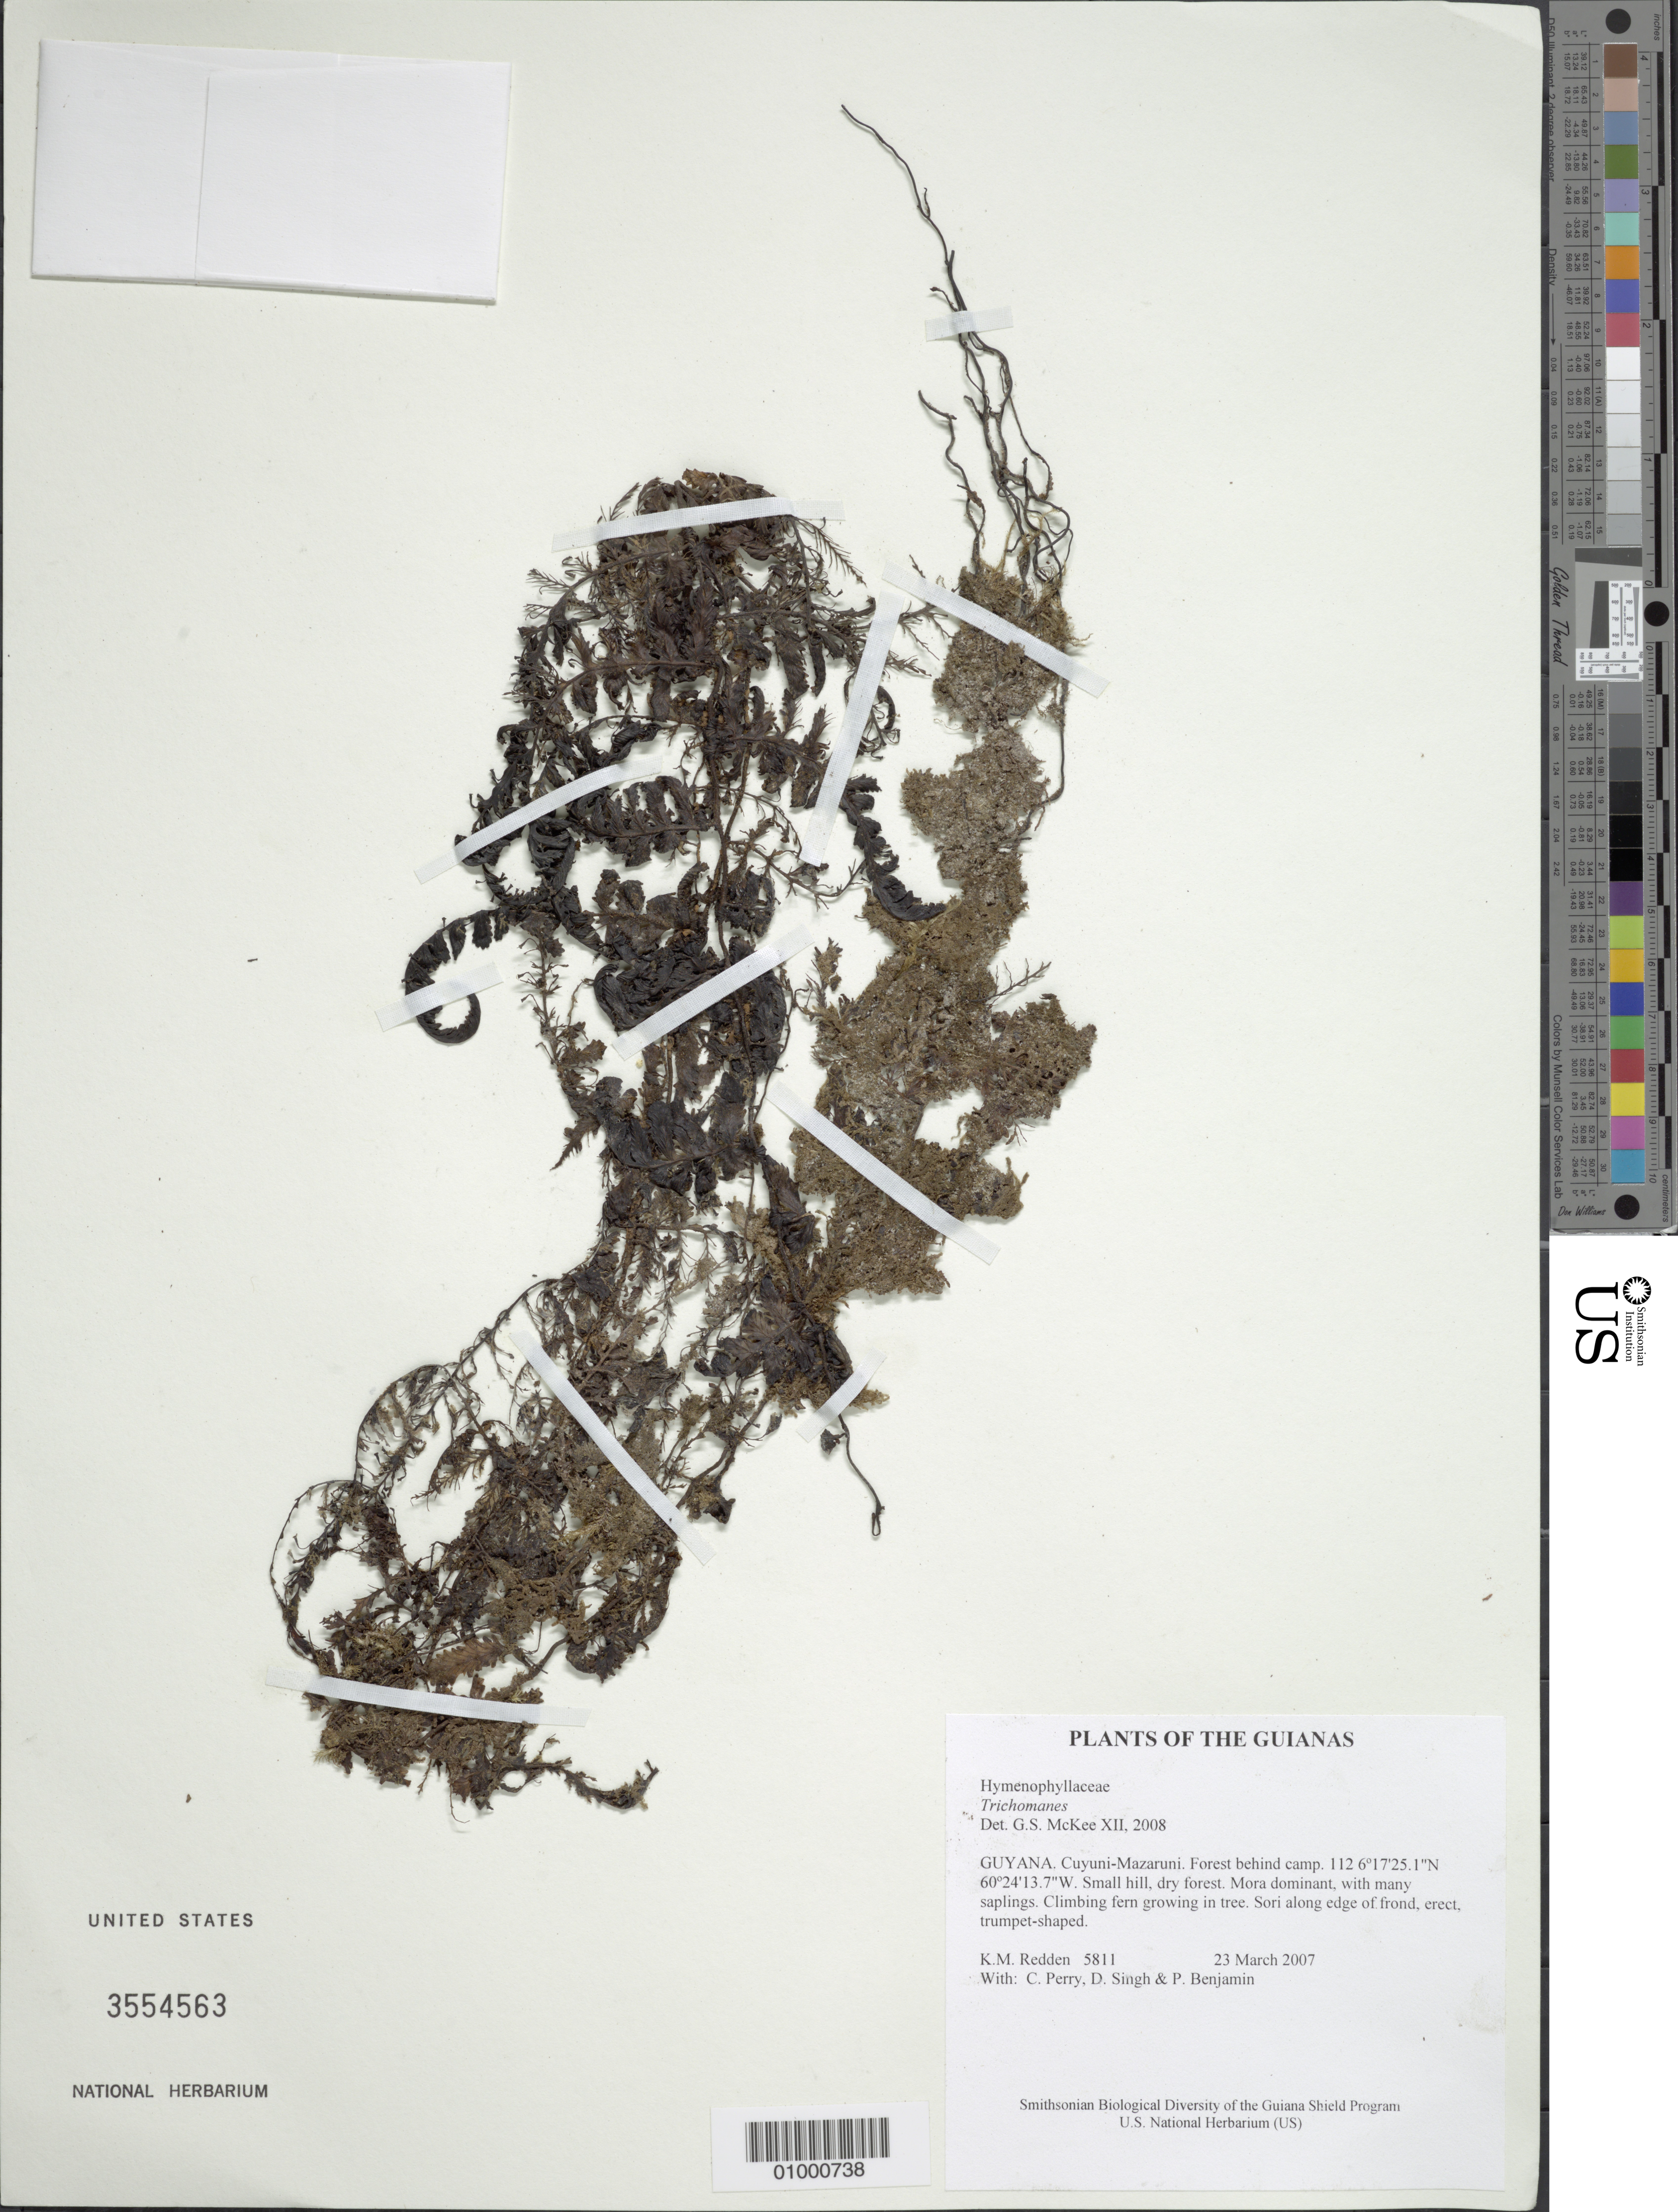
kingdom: Plantae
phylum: Tracheophyta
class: Polypodiopsida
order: Hymenophyllales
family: Hymenophyllaceae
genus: Trichomanes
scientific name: Trichomanes sp.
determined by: McKee, G. S., (US), NMNH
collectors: K. M. Redden, C. Perry, D. Singh & P. Benjamin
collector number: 5811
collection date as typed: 23 March 2007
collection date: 2007-03-23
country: Guyana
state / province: Cuyuni-Mazaruni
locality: Forest behind camp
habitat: Small hill, dry forest. Mora dominant, with many saplings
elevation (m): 112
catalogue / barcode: US 3554563